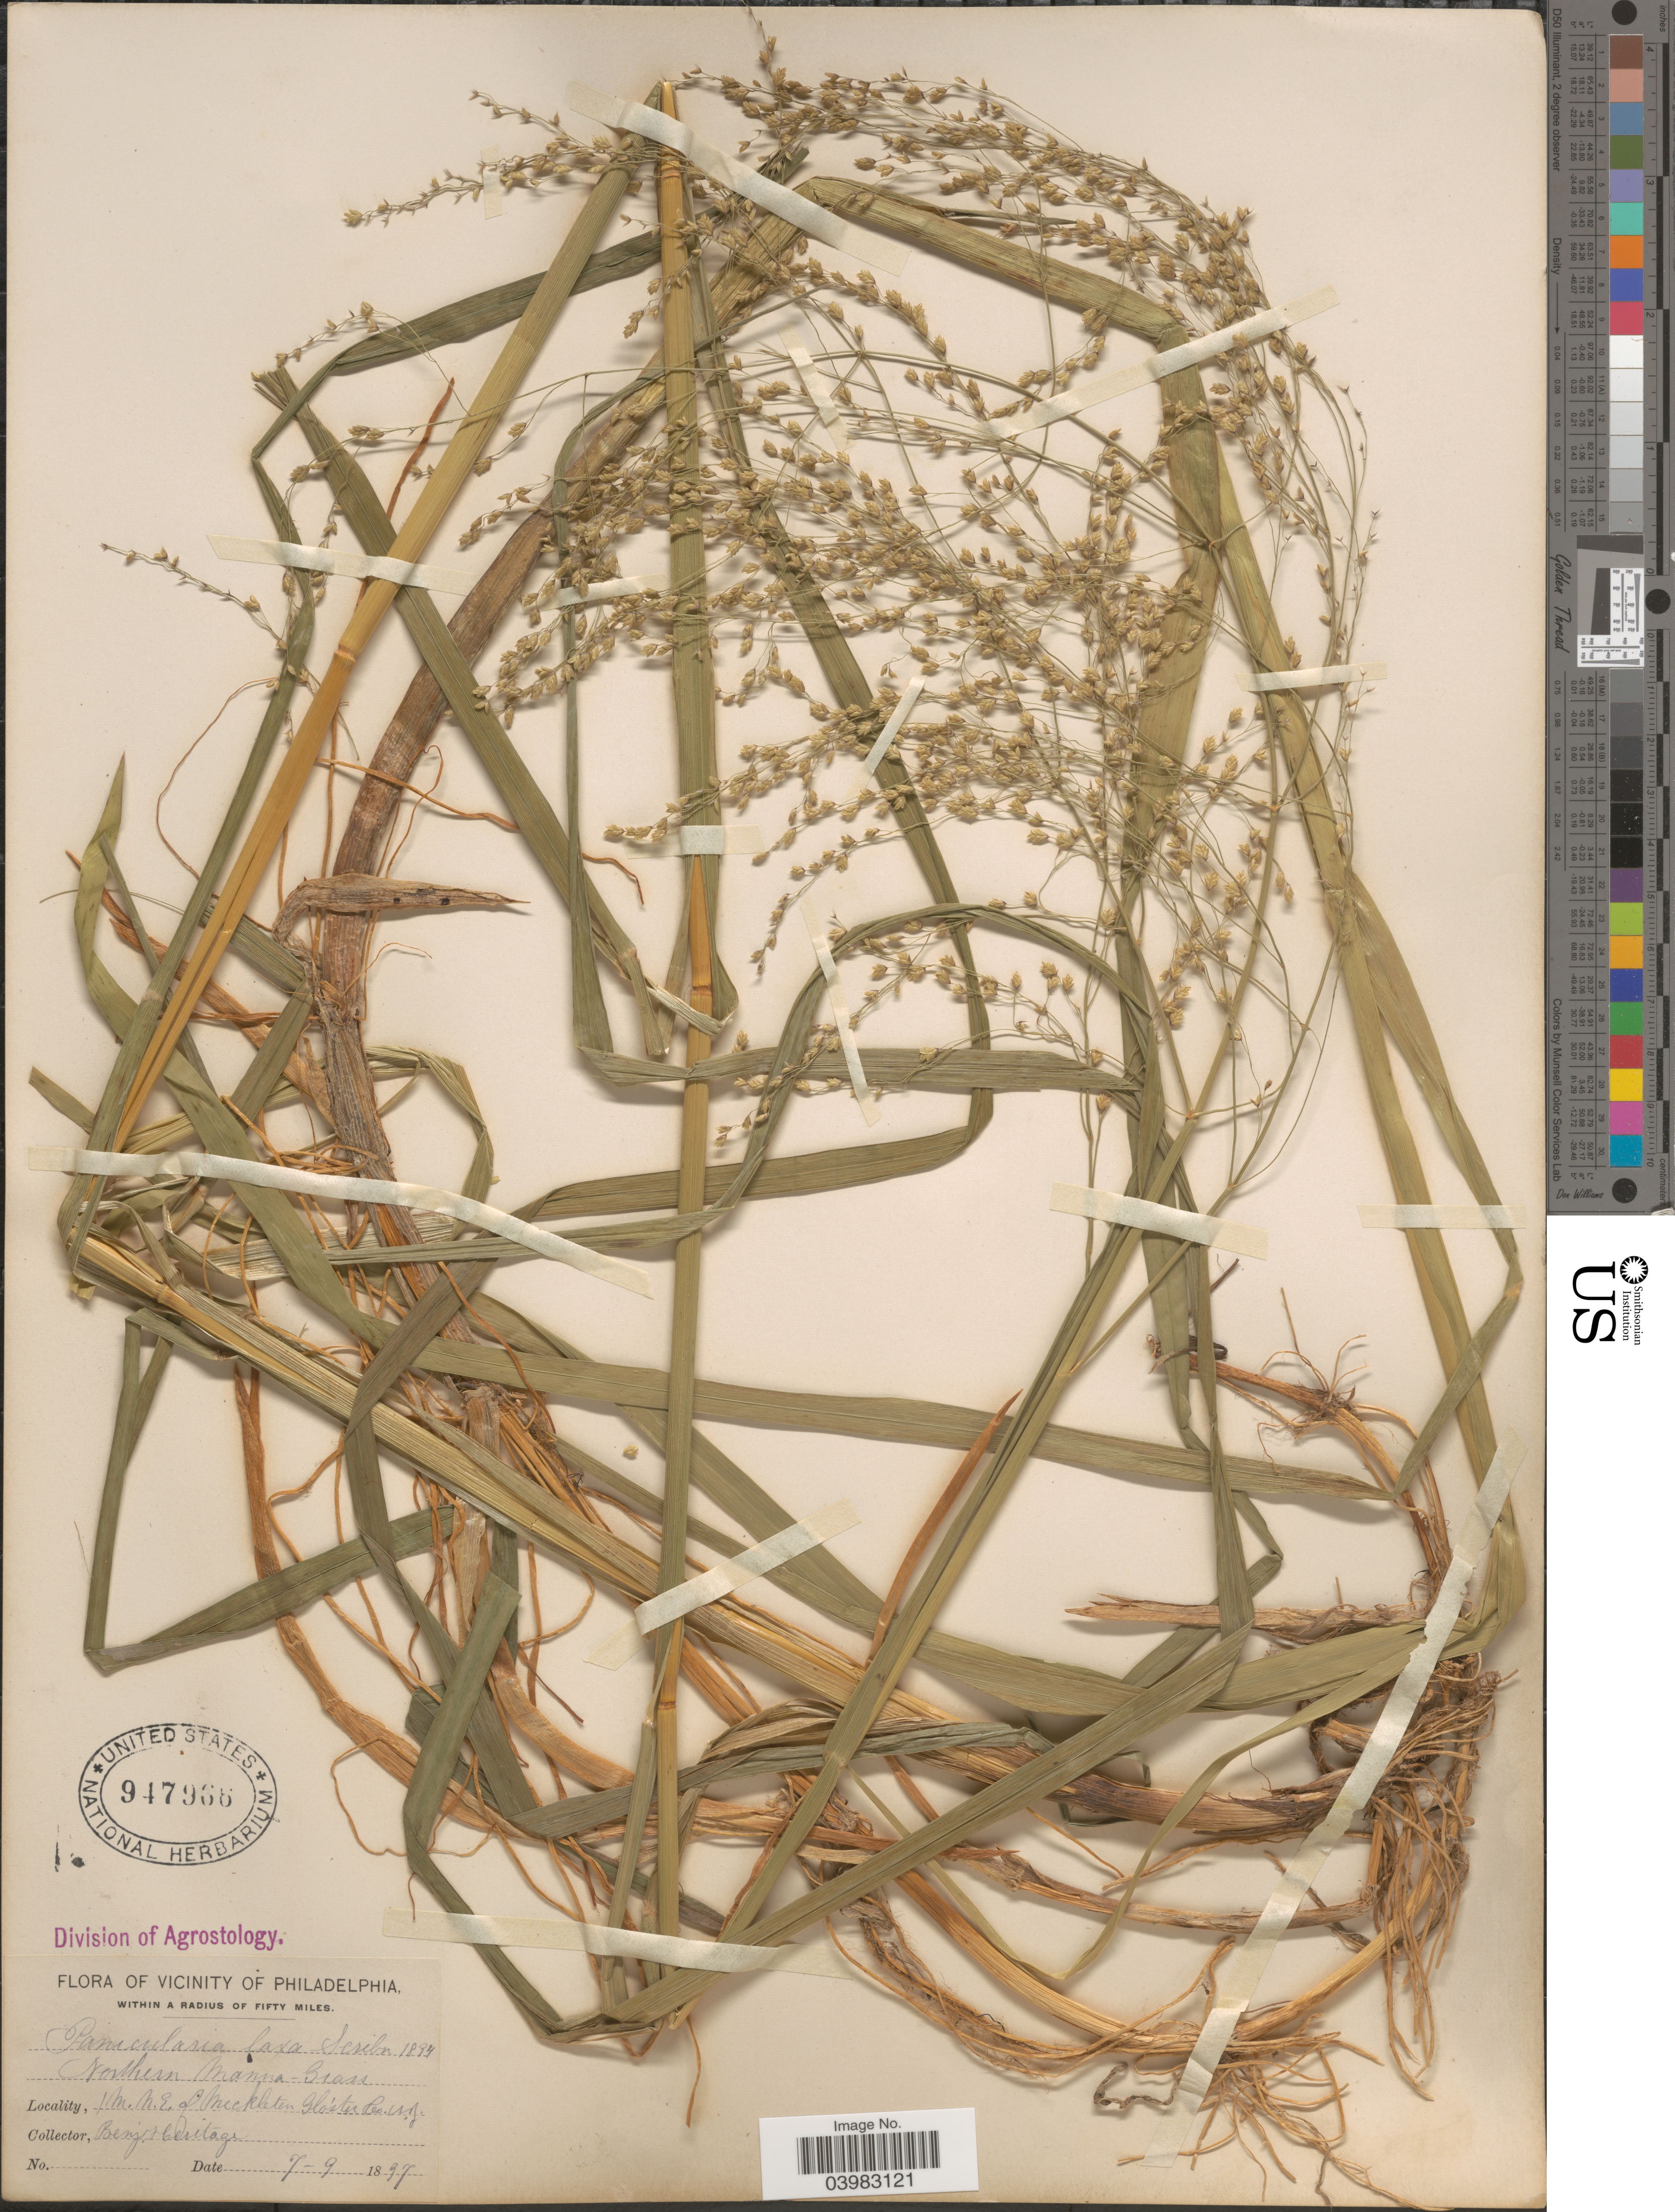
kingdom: Plantae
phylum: Tracheophyta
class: Liliopsida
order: Poales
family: Poaceae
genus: Glyceria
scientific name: Glyceria canadensis var. laxa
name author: (Scribn.) Hitchc.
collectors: Benj. Heritage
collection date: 1897-07-09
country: United States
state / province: New Jersey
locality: Vicinity of Philadelphia within a radius of fifty miles. 1 M. N. E. of Mickleton. Glo'ster Co.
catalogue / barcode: US 947966